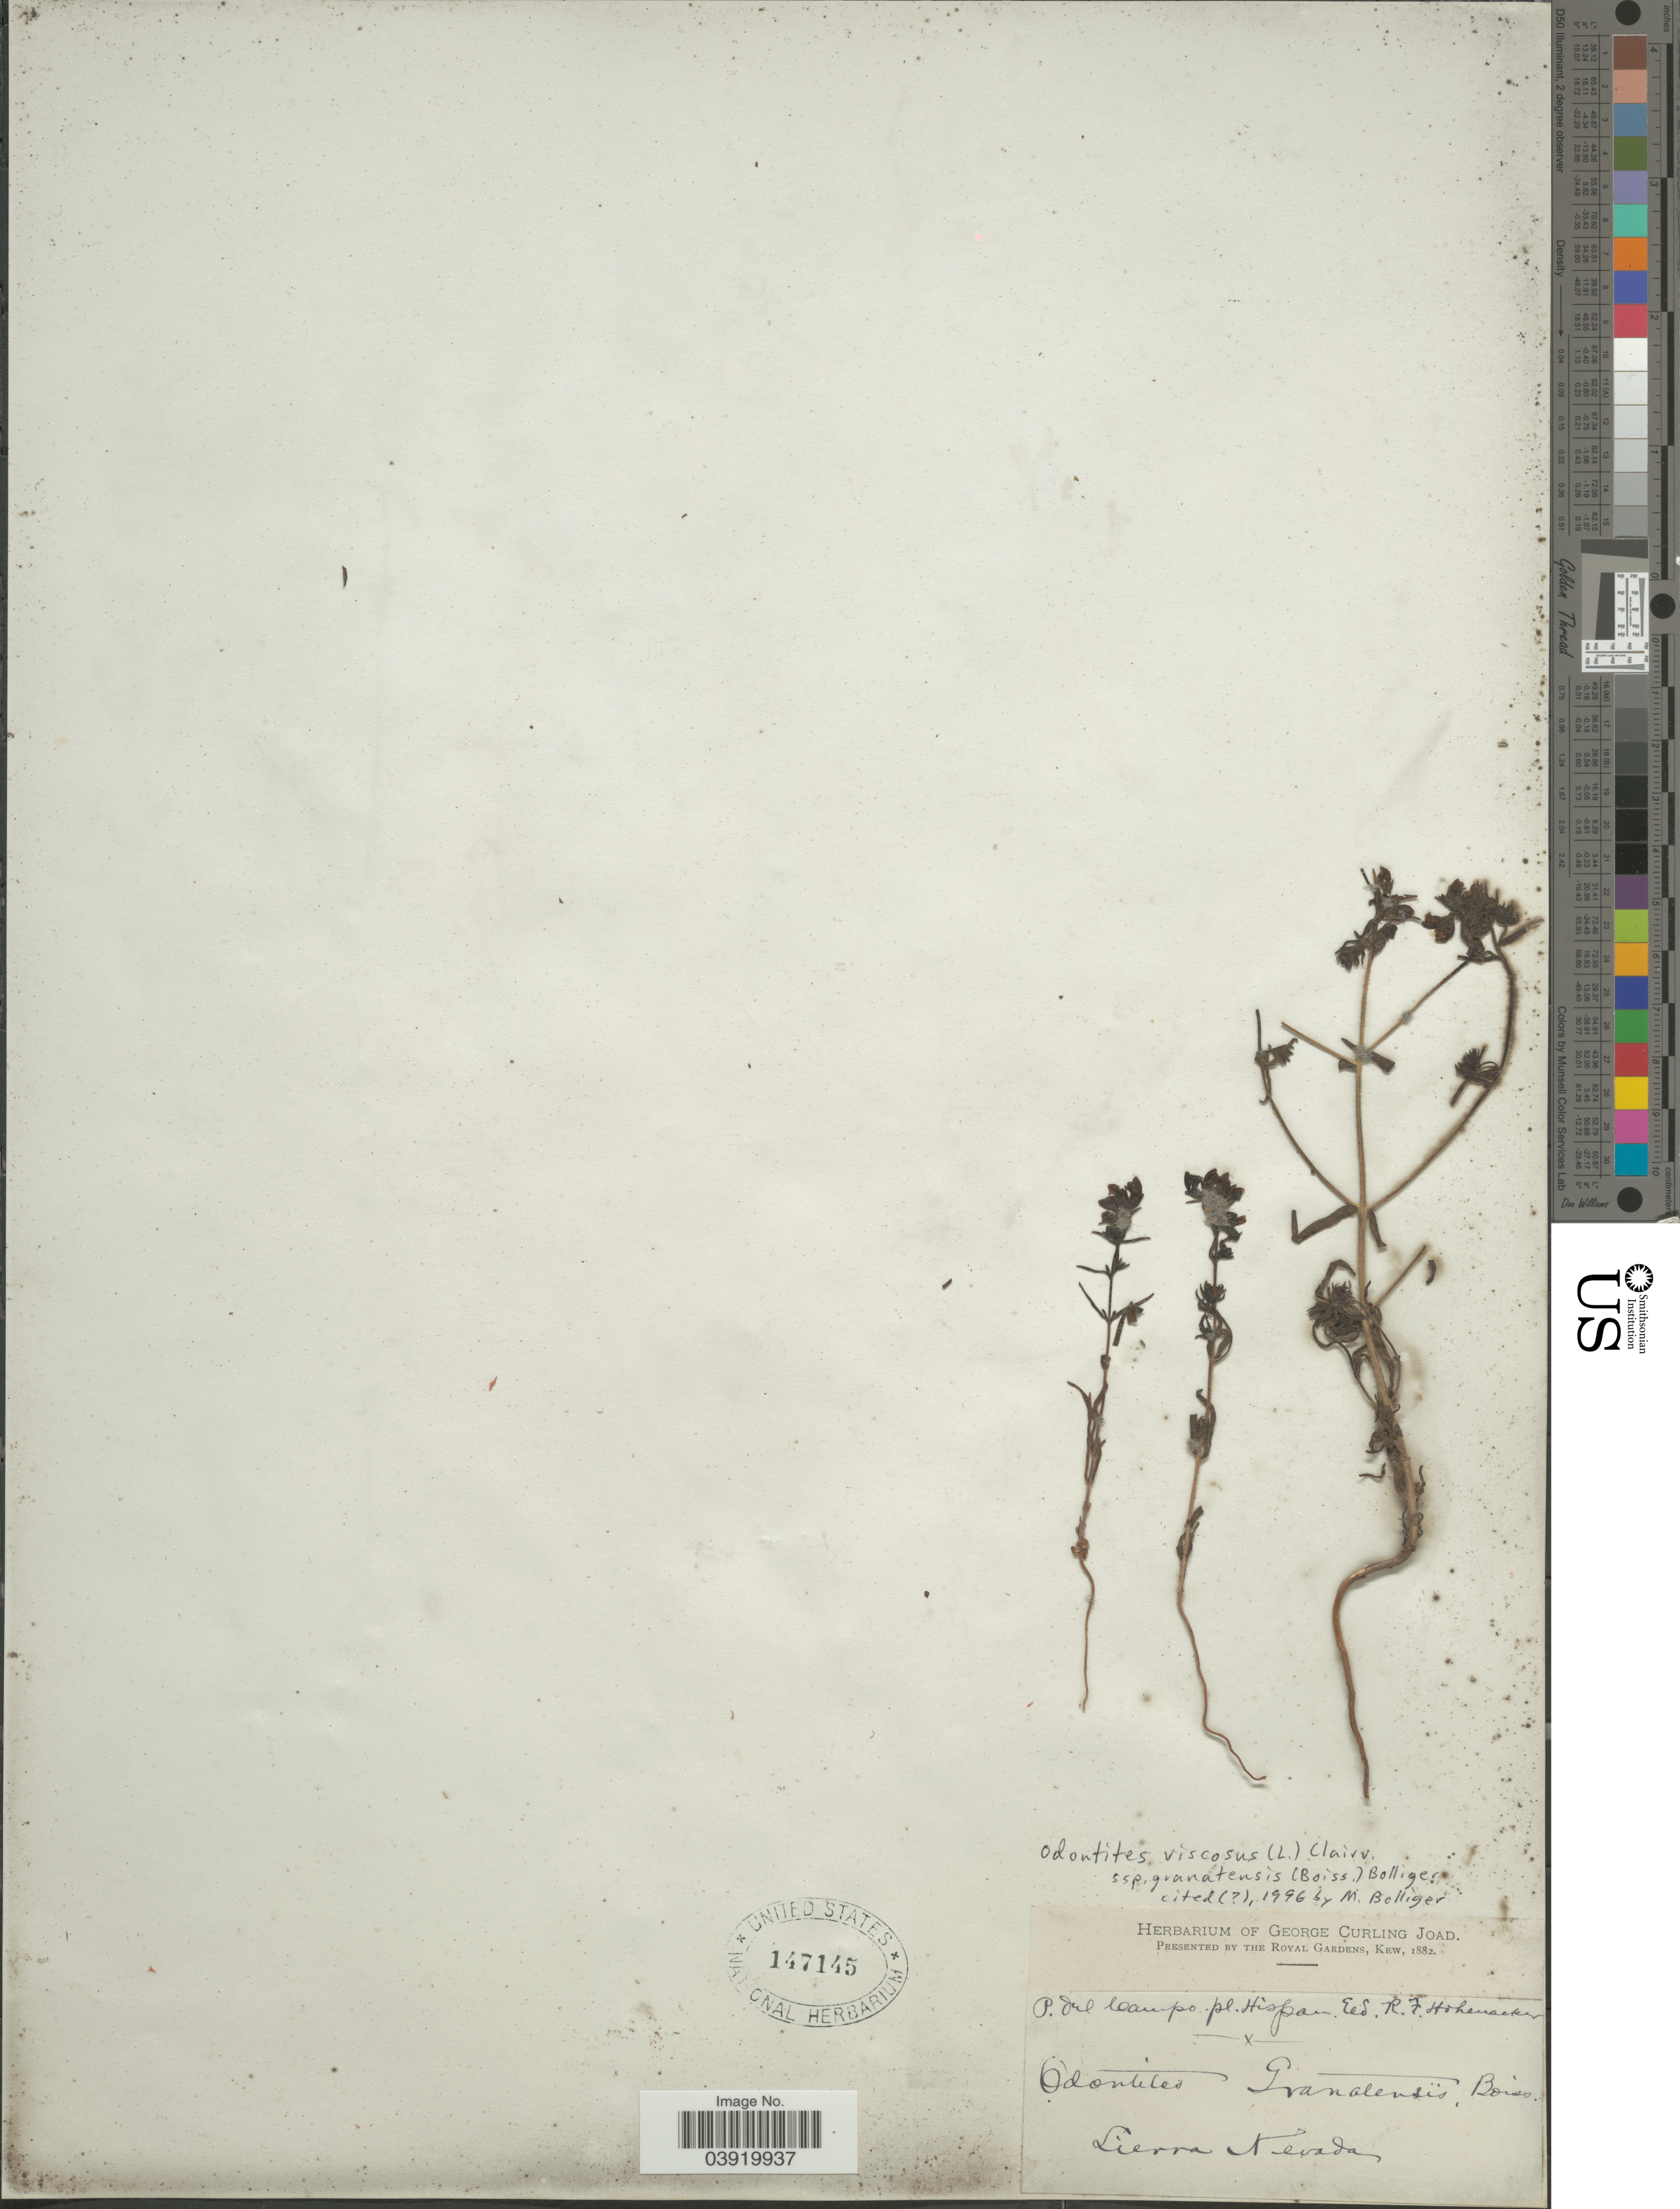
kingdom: Plantae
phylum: Tracheophyta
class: Magnoliopsida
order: Lamiales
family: Orobanchaceae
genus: Odontites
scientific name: Odontites viscosus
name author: (L.) Clairv.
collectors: P. del Campo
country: Spain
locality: Hispan. Sierra Nevada.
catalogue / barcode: US 147145